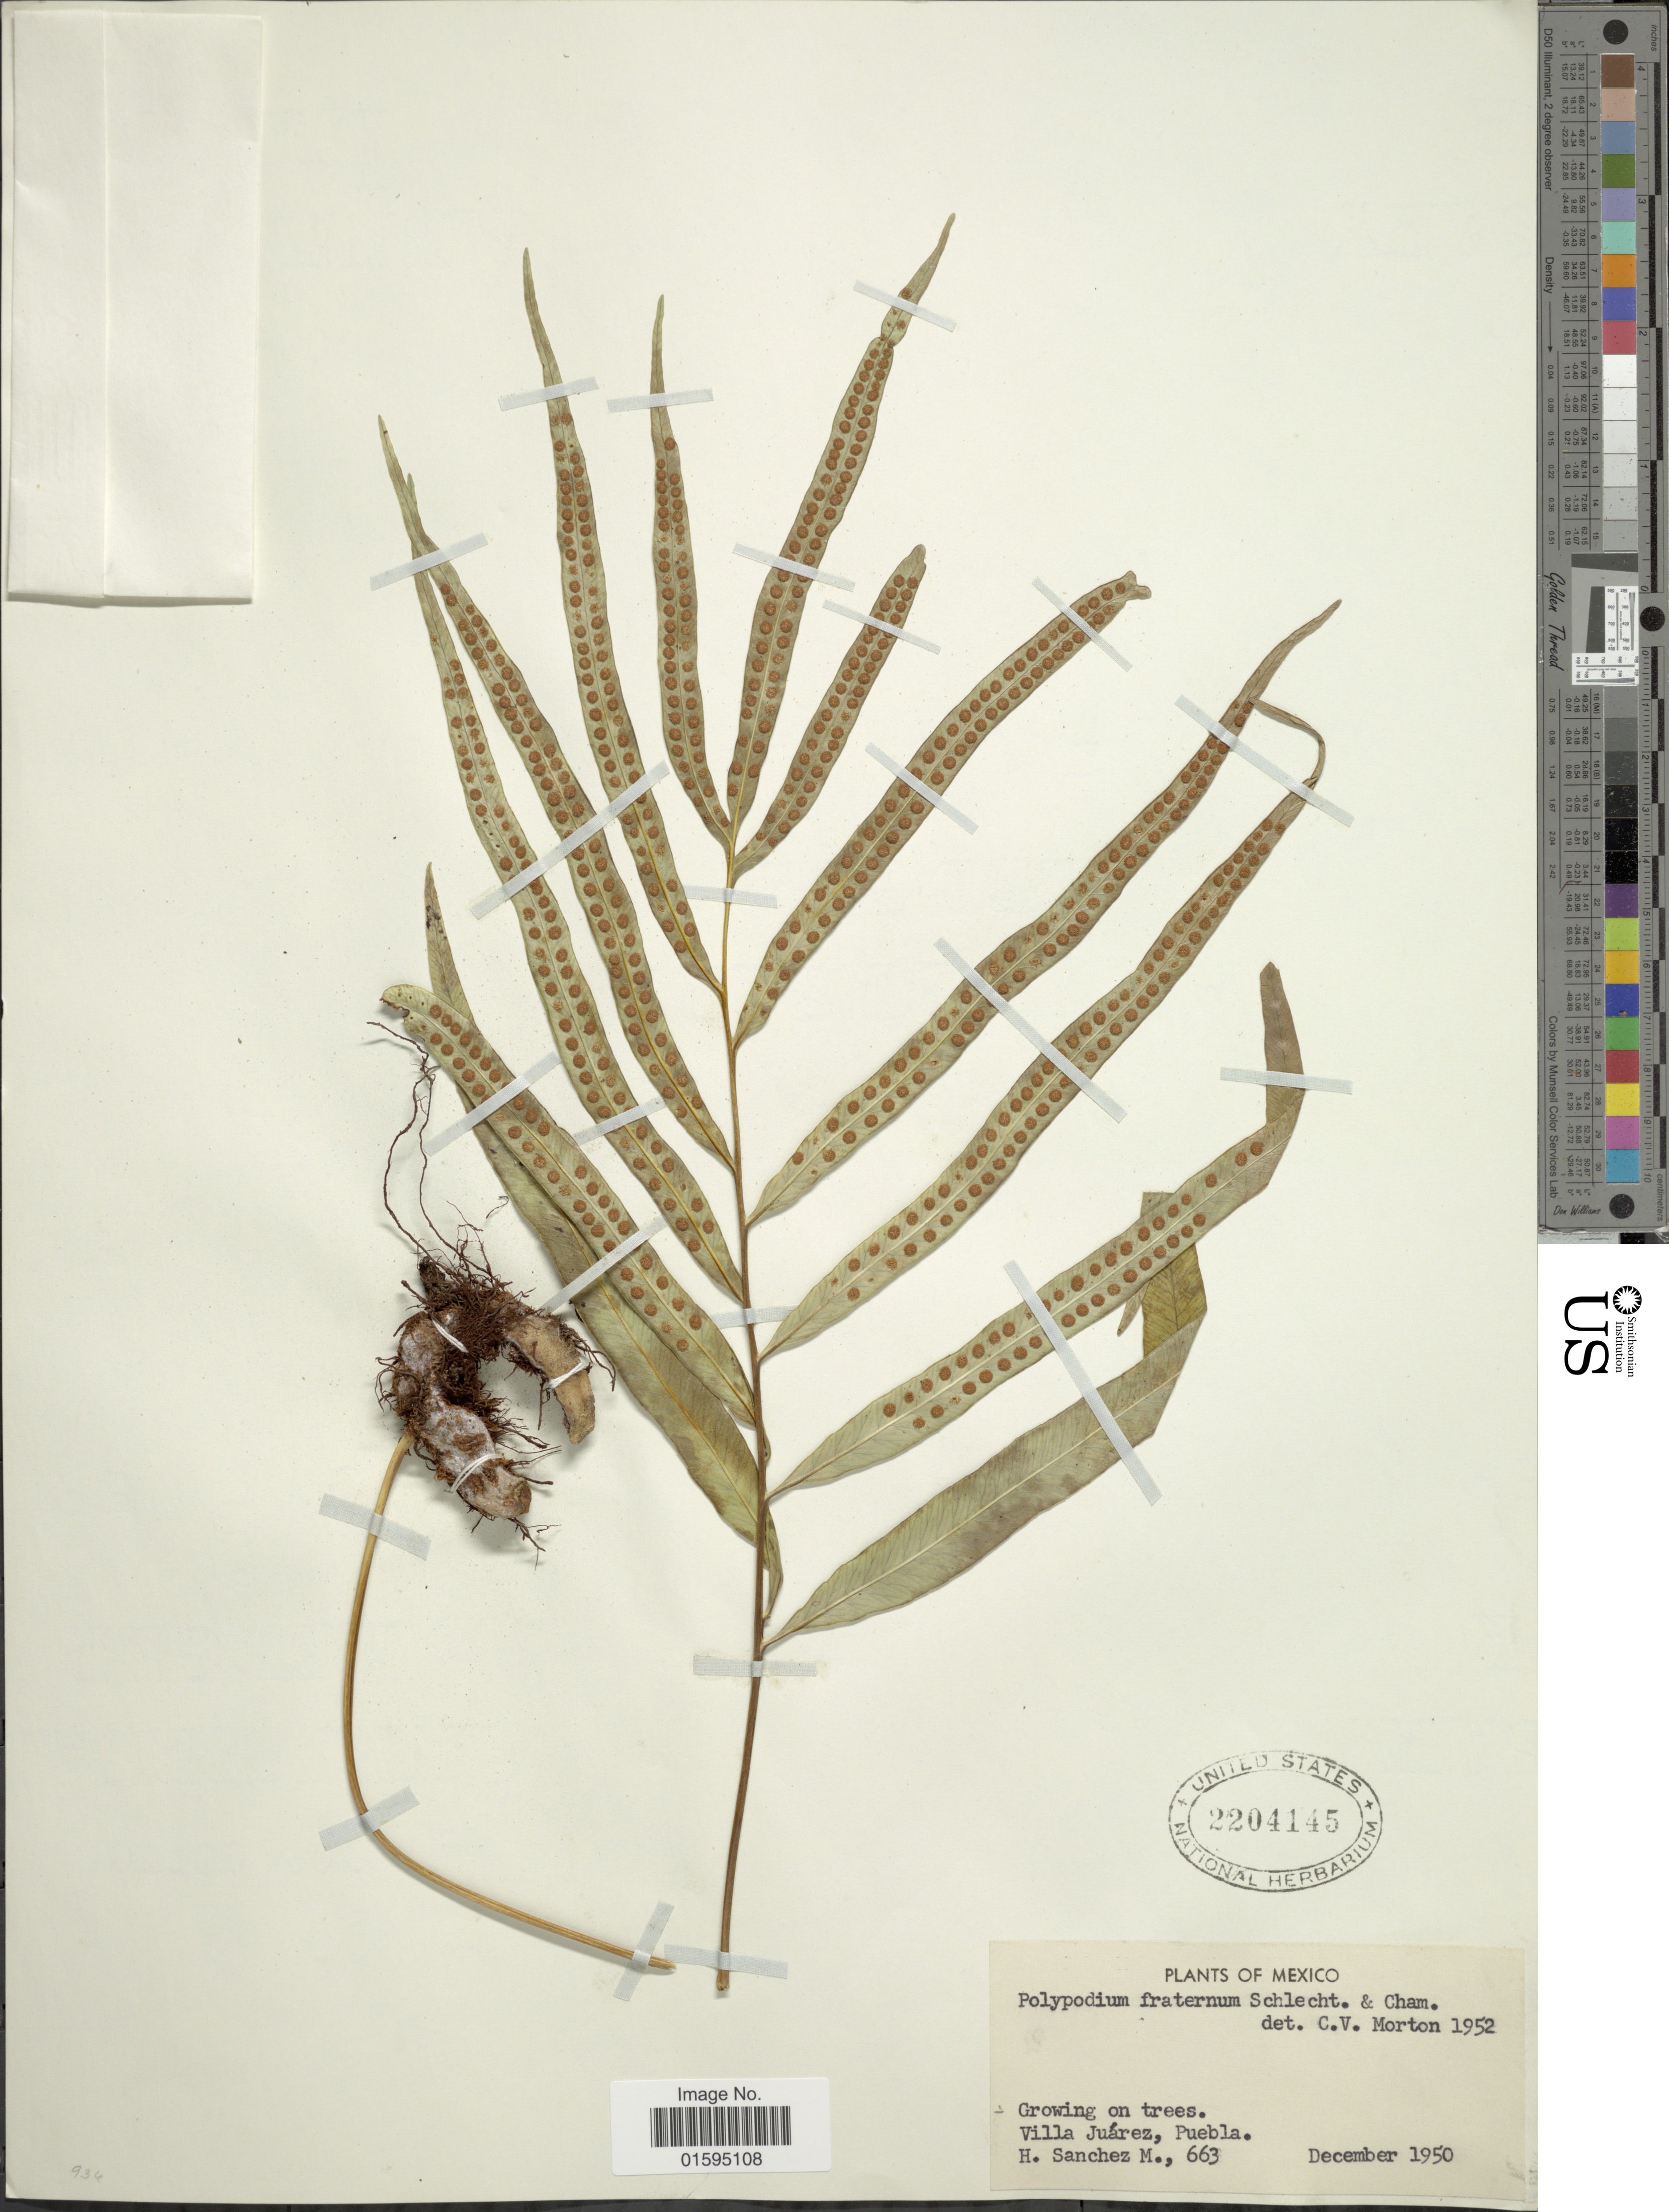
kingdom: Plantae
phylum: Tracheophyta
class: Polypodiopsida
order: Polypodiales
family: Polypodiaceae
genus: Polypodium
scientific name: Polypodium fraternum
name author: Schltdl. & Cham.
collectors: H. Sánchez-Mejorada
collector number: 663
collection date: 1950-12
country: Mexico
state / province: Puebla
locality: Villa Juárez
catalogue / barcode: US 2204145